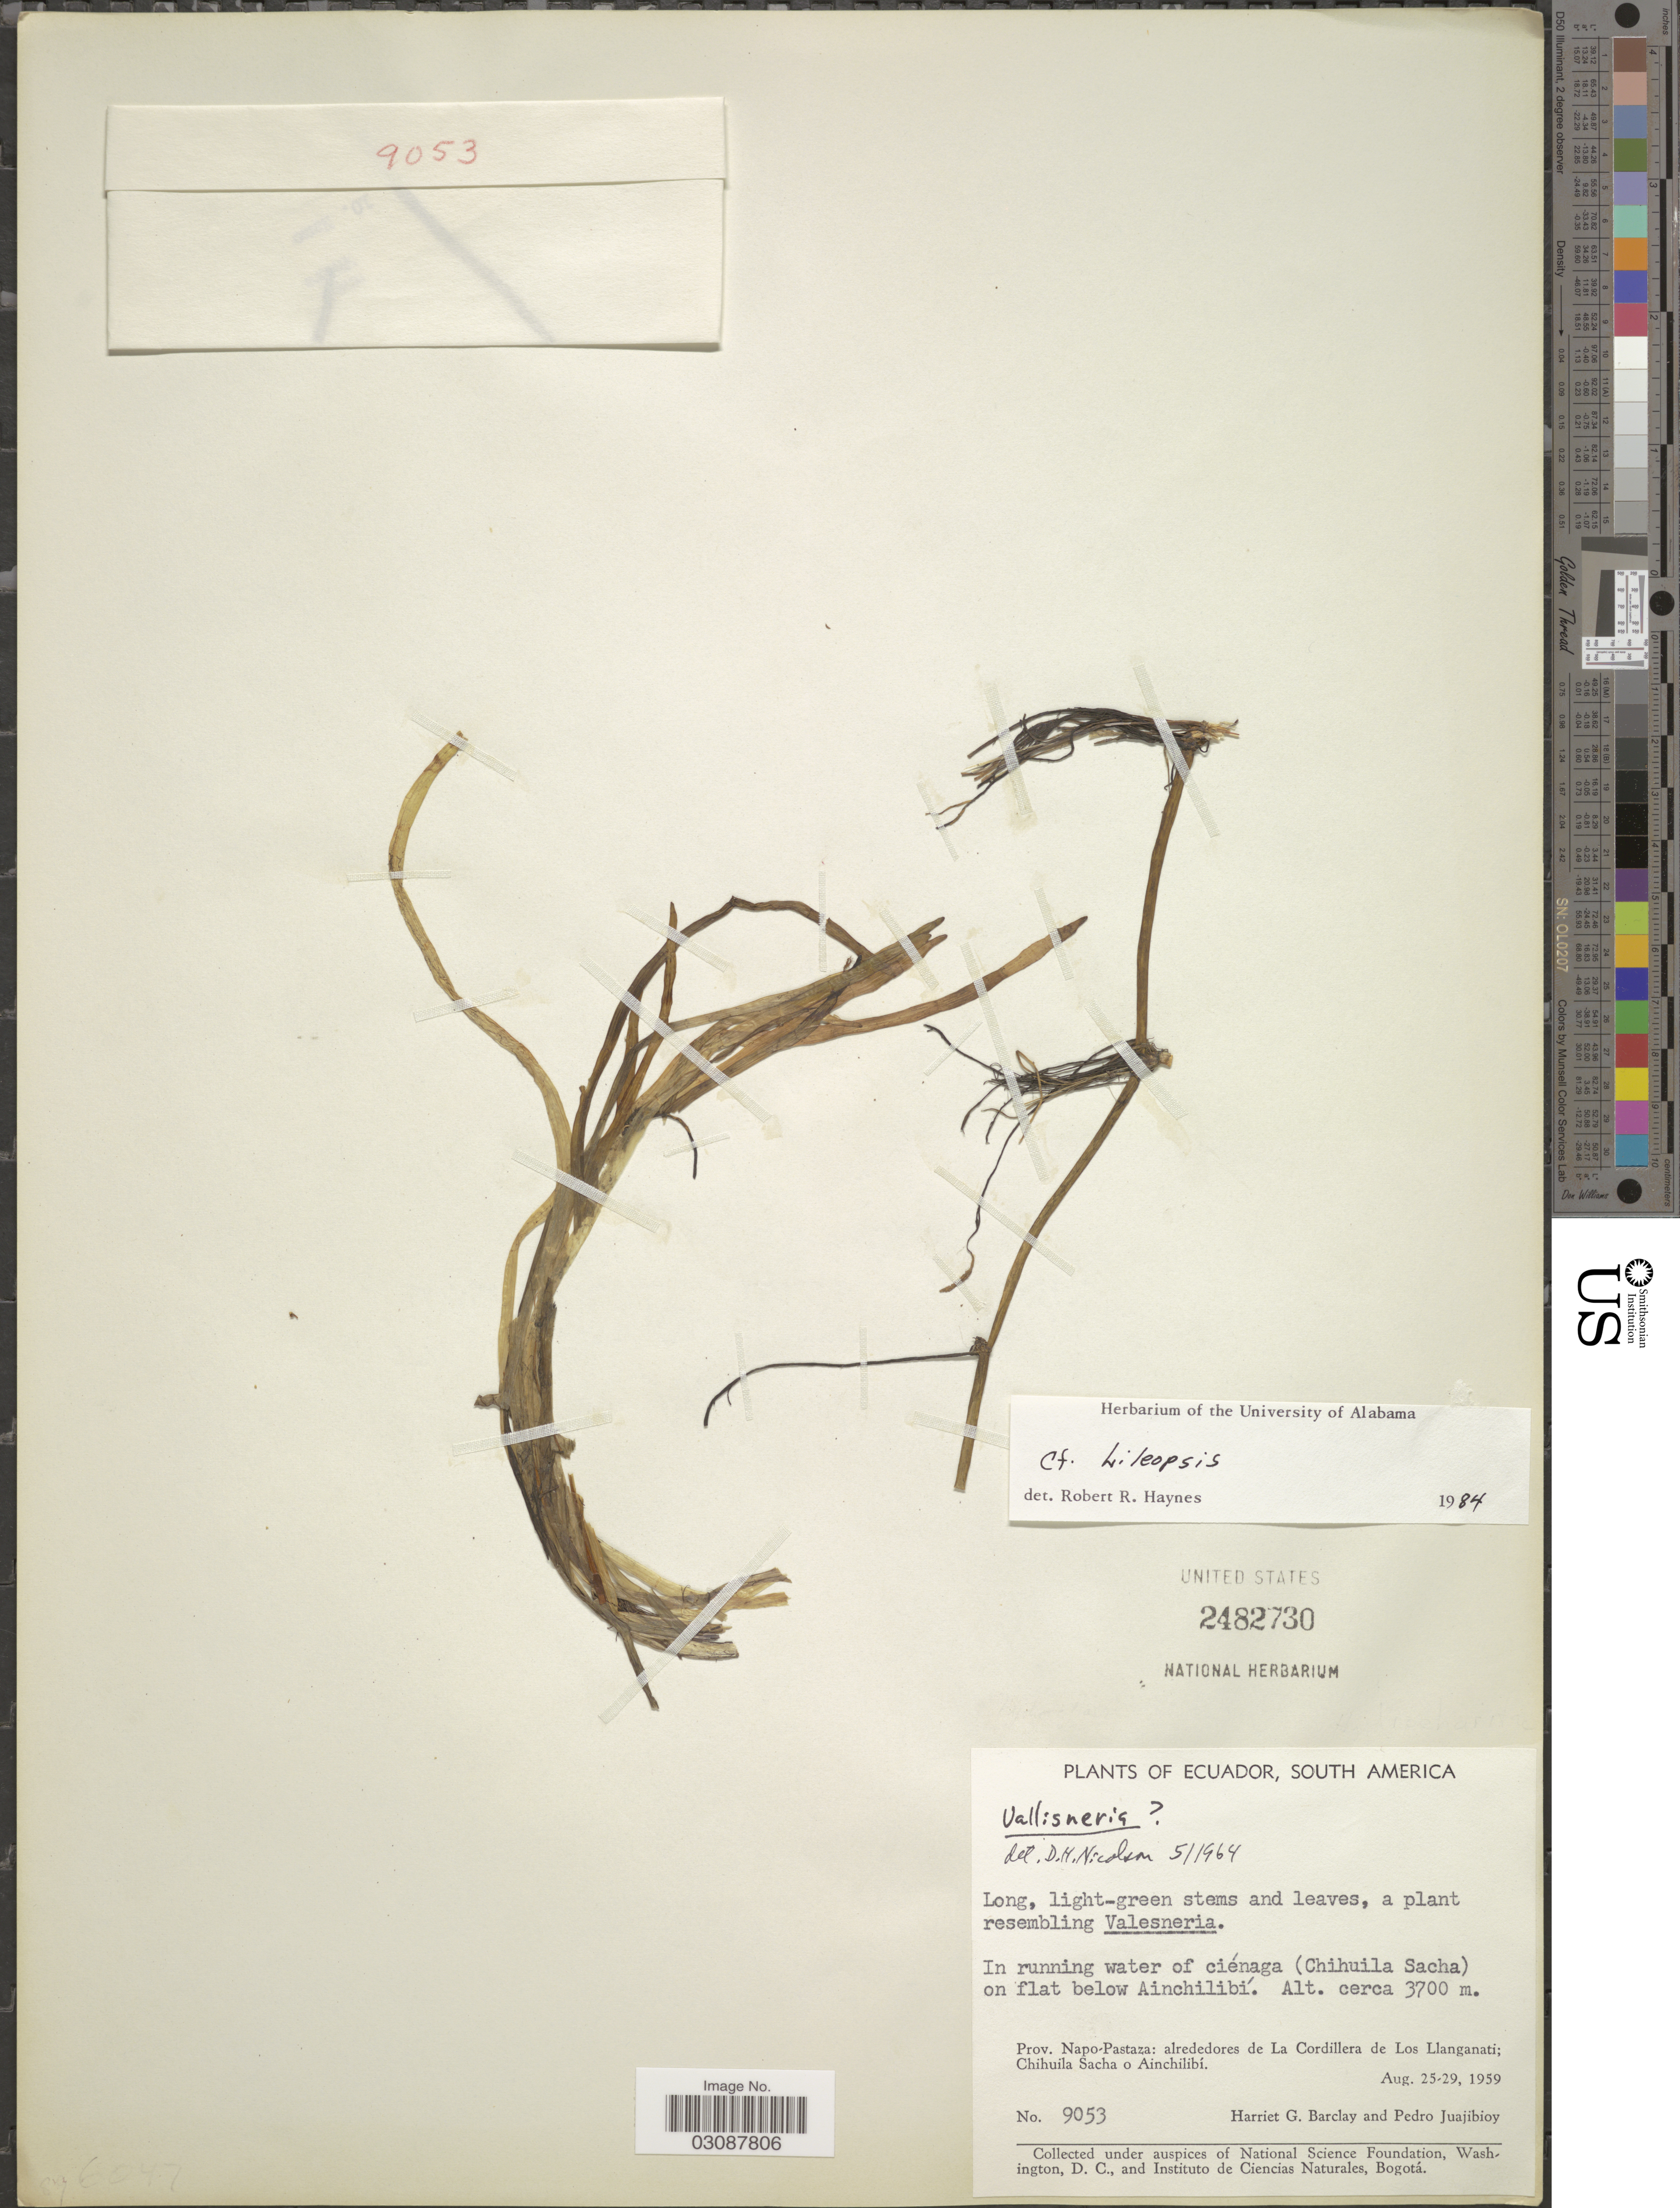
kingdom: Plantae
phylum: Tracheophyta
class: Magnoliopsida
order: Apiales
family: Apiaceae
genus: Lilaeopsis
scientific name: Lilaeopsis sp.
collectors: H. G. Barclay & P. Juajibioy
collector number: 9053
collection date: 1959-08-25/1959-08-29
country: Ecuador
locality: In running water of ciénaga (Chihuila Sacha) on flat below Ainchilibí, Prov. Napo-Pastaza: alrededores de La Cordillera de Los Llanganati: Chihuila Sacha o Ainchilibí.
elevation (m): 3700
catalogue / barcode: US 2482730